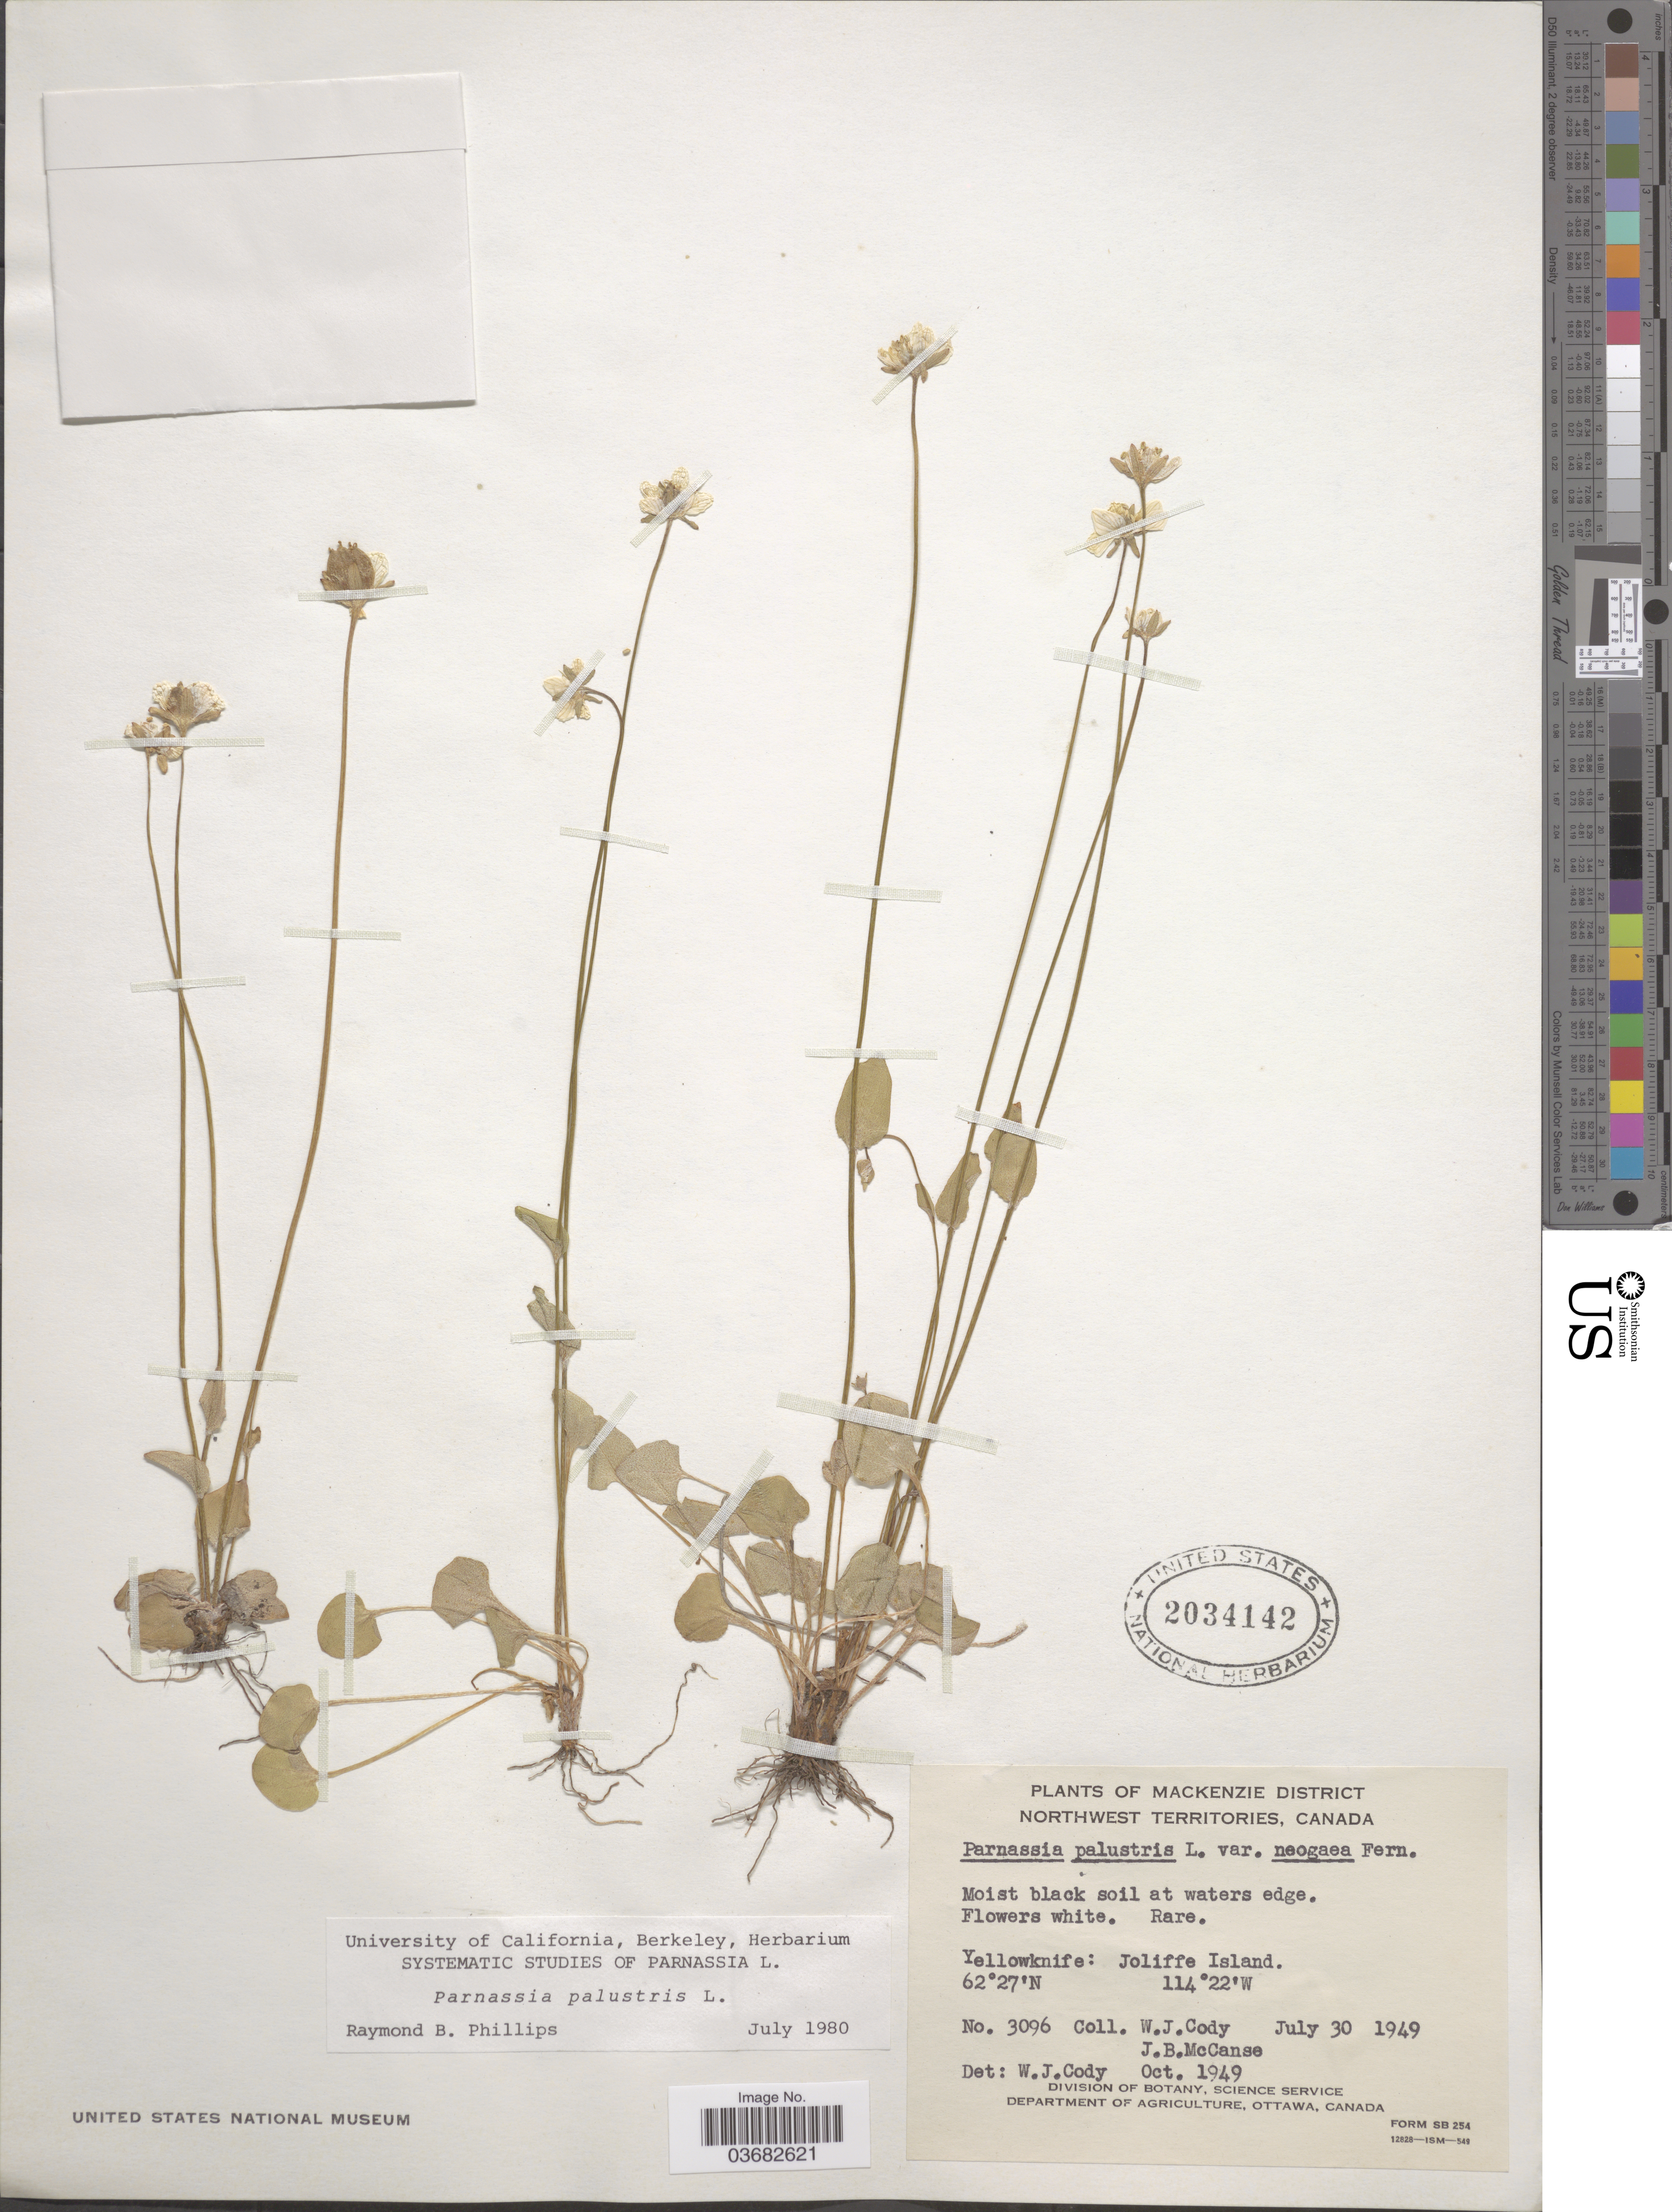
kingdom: Plantae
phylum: Tracheophyta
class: Magnoliopsida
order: Celastrales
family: Parnassiaceae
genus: Parnassia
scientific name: Parnassia palustris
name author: L.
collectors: W. Cody & J. McCanse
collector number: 3096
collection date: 1949-07-30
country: Canada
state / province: Northwest Territories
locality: Mackenzie District. Yellowknife; Joliffe Island.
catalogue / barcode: US 2034142